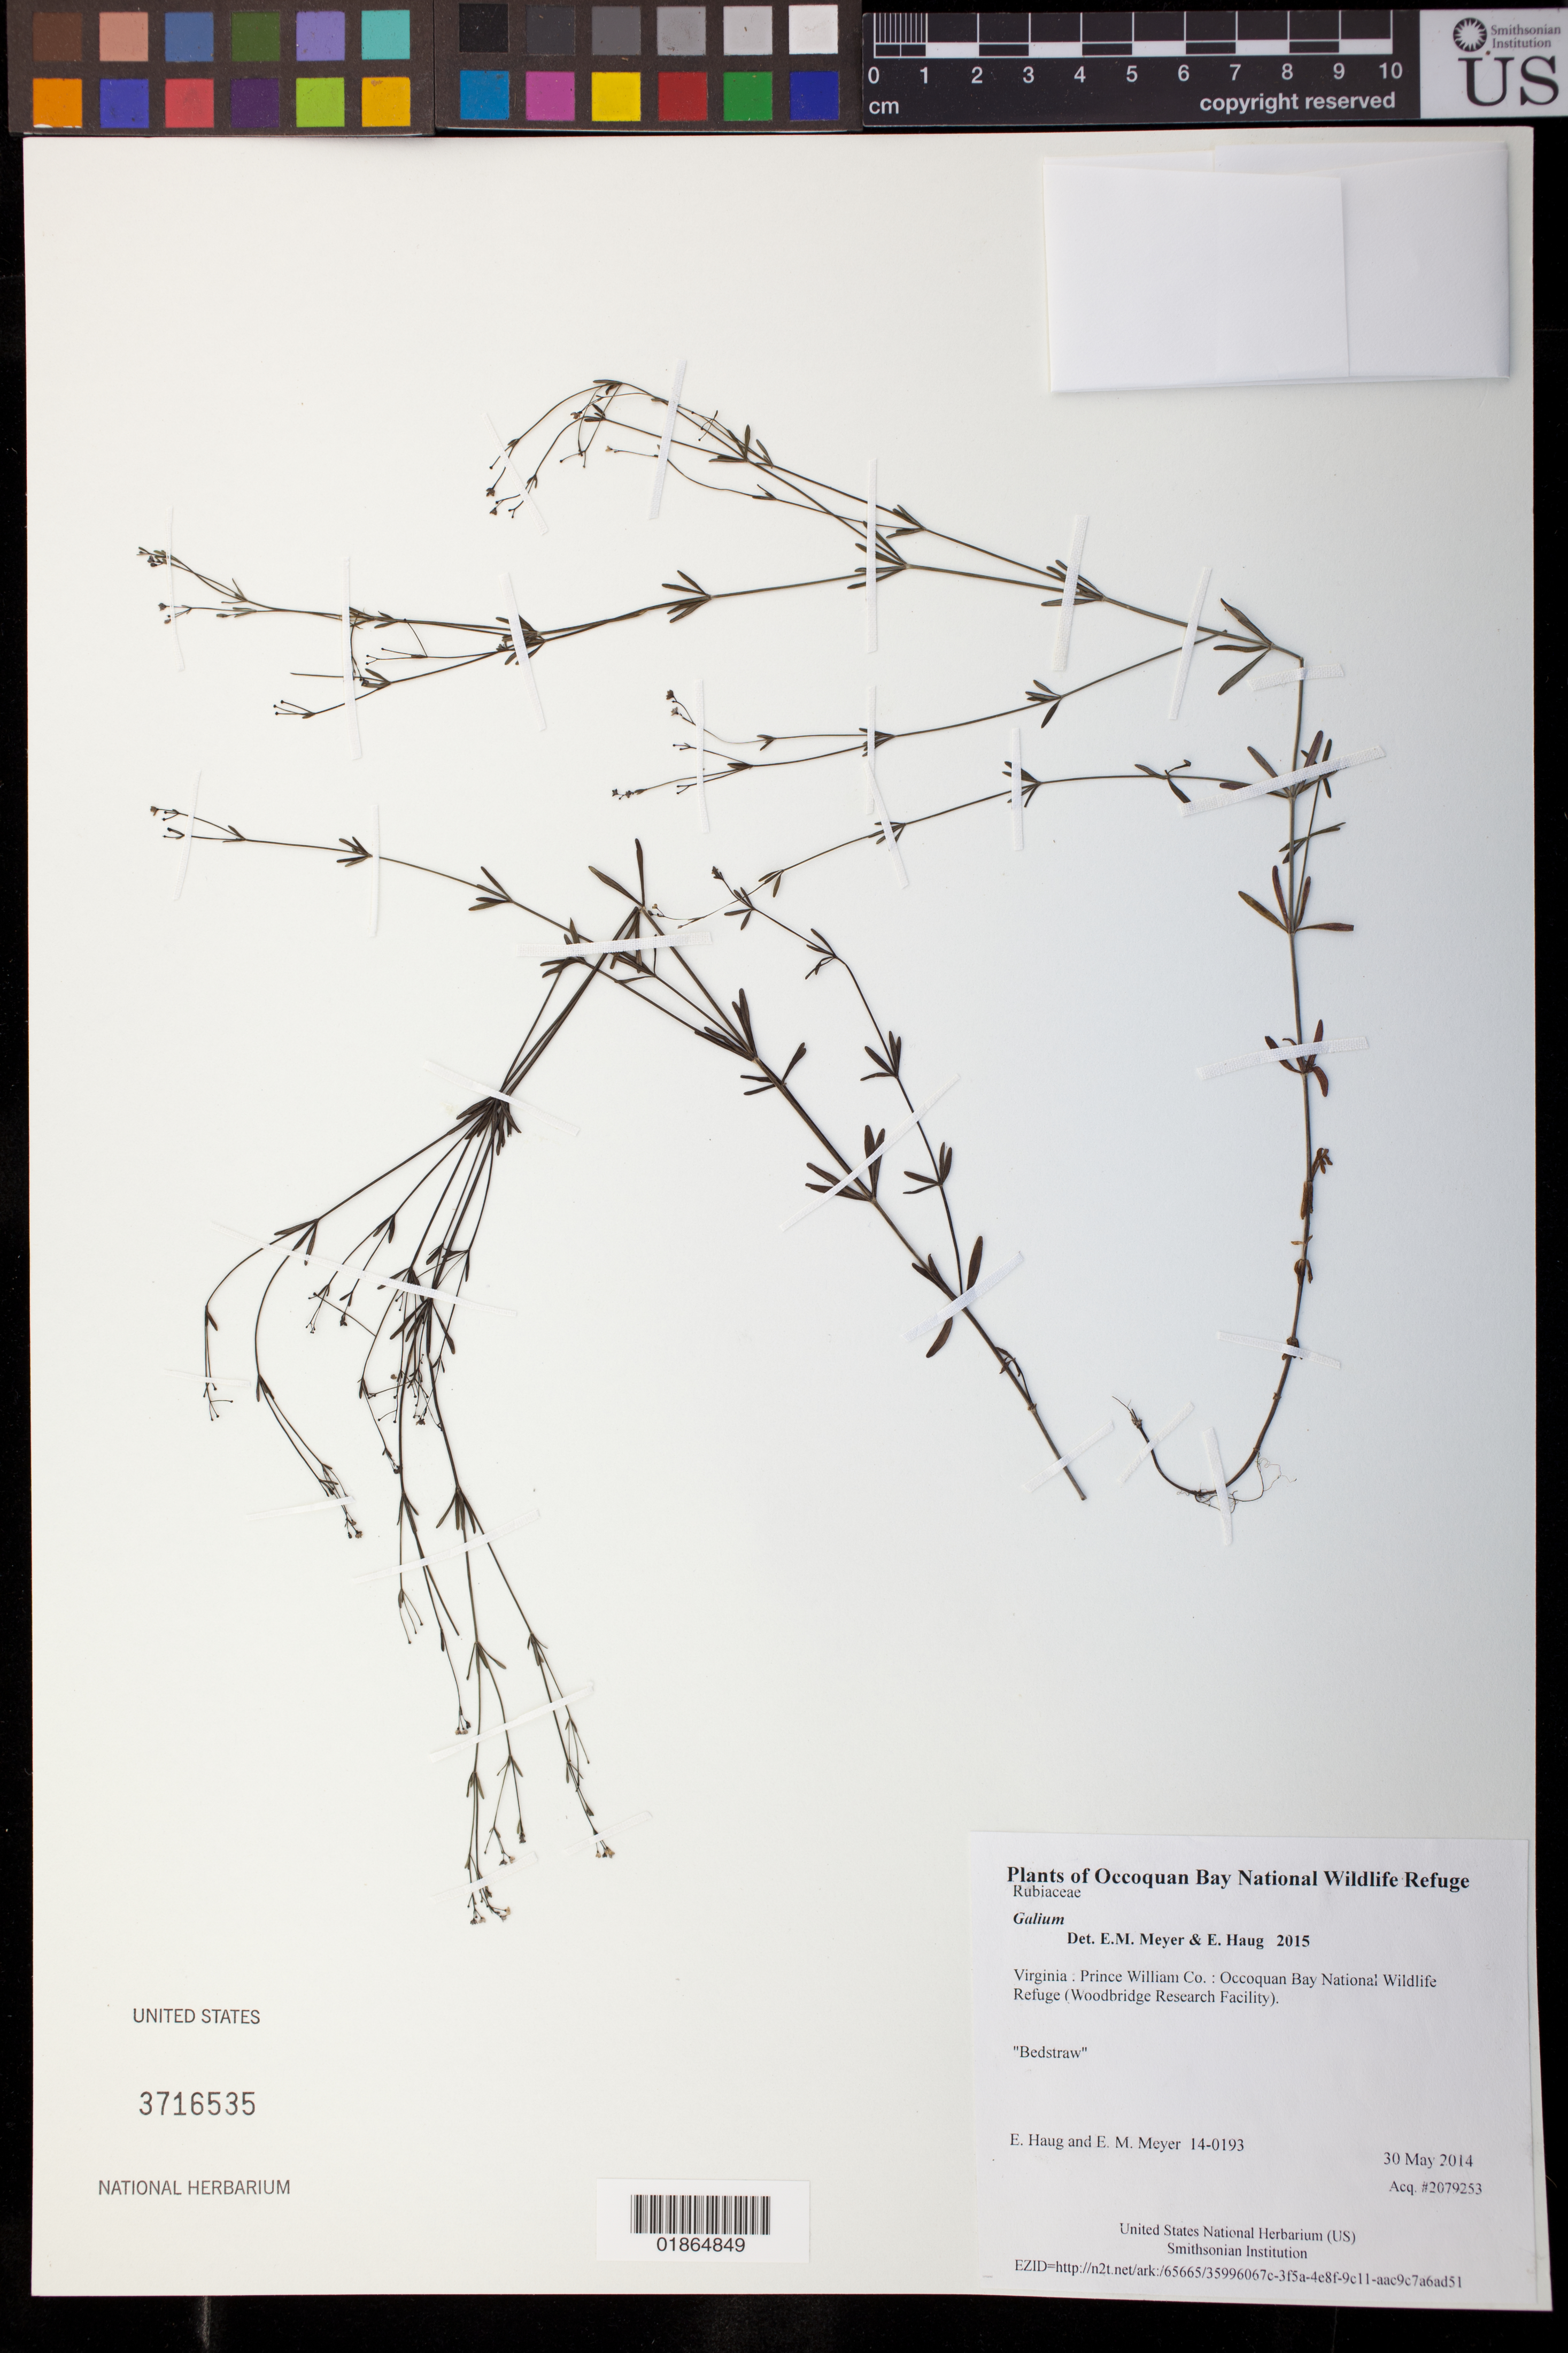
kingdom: Plantae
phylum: Tracheophyta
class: Magnoliopsida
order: Gentianales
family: Rubiaceae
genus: Galium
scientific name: Galium sp.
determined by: Meyer, E. M.; Haug, E.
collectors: E. Haug & E. M. Meyer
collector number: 14-0193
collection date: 2014-05-30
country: United States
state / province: Virginia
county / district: Prince William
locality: Occoquan Bay National Wildlife Refuge (Woodbridge Research Facility).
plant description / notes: Bedstraw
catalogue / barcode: US 3716535